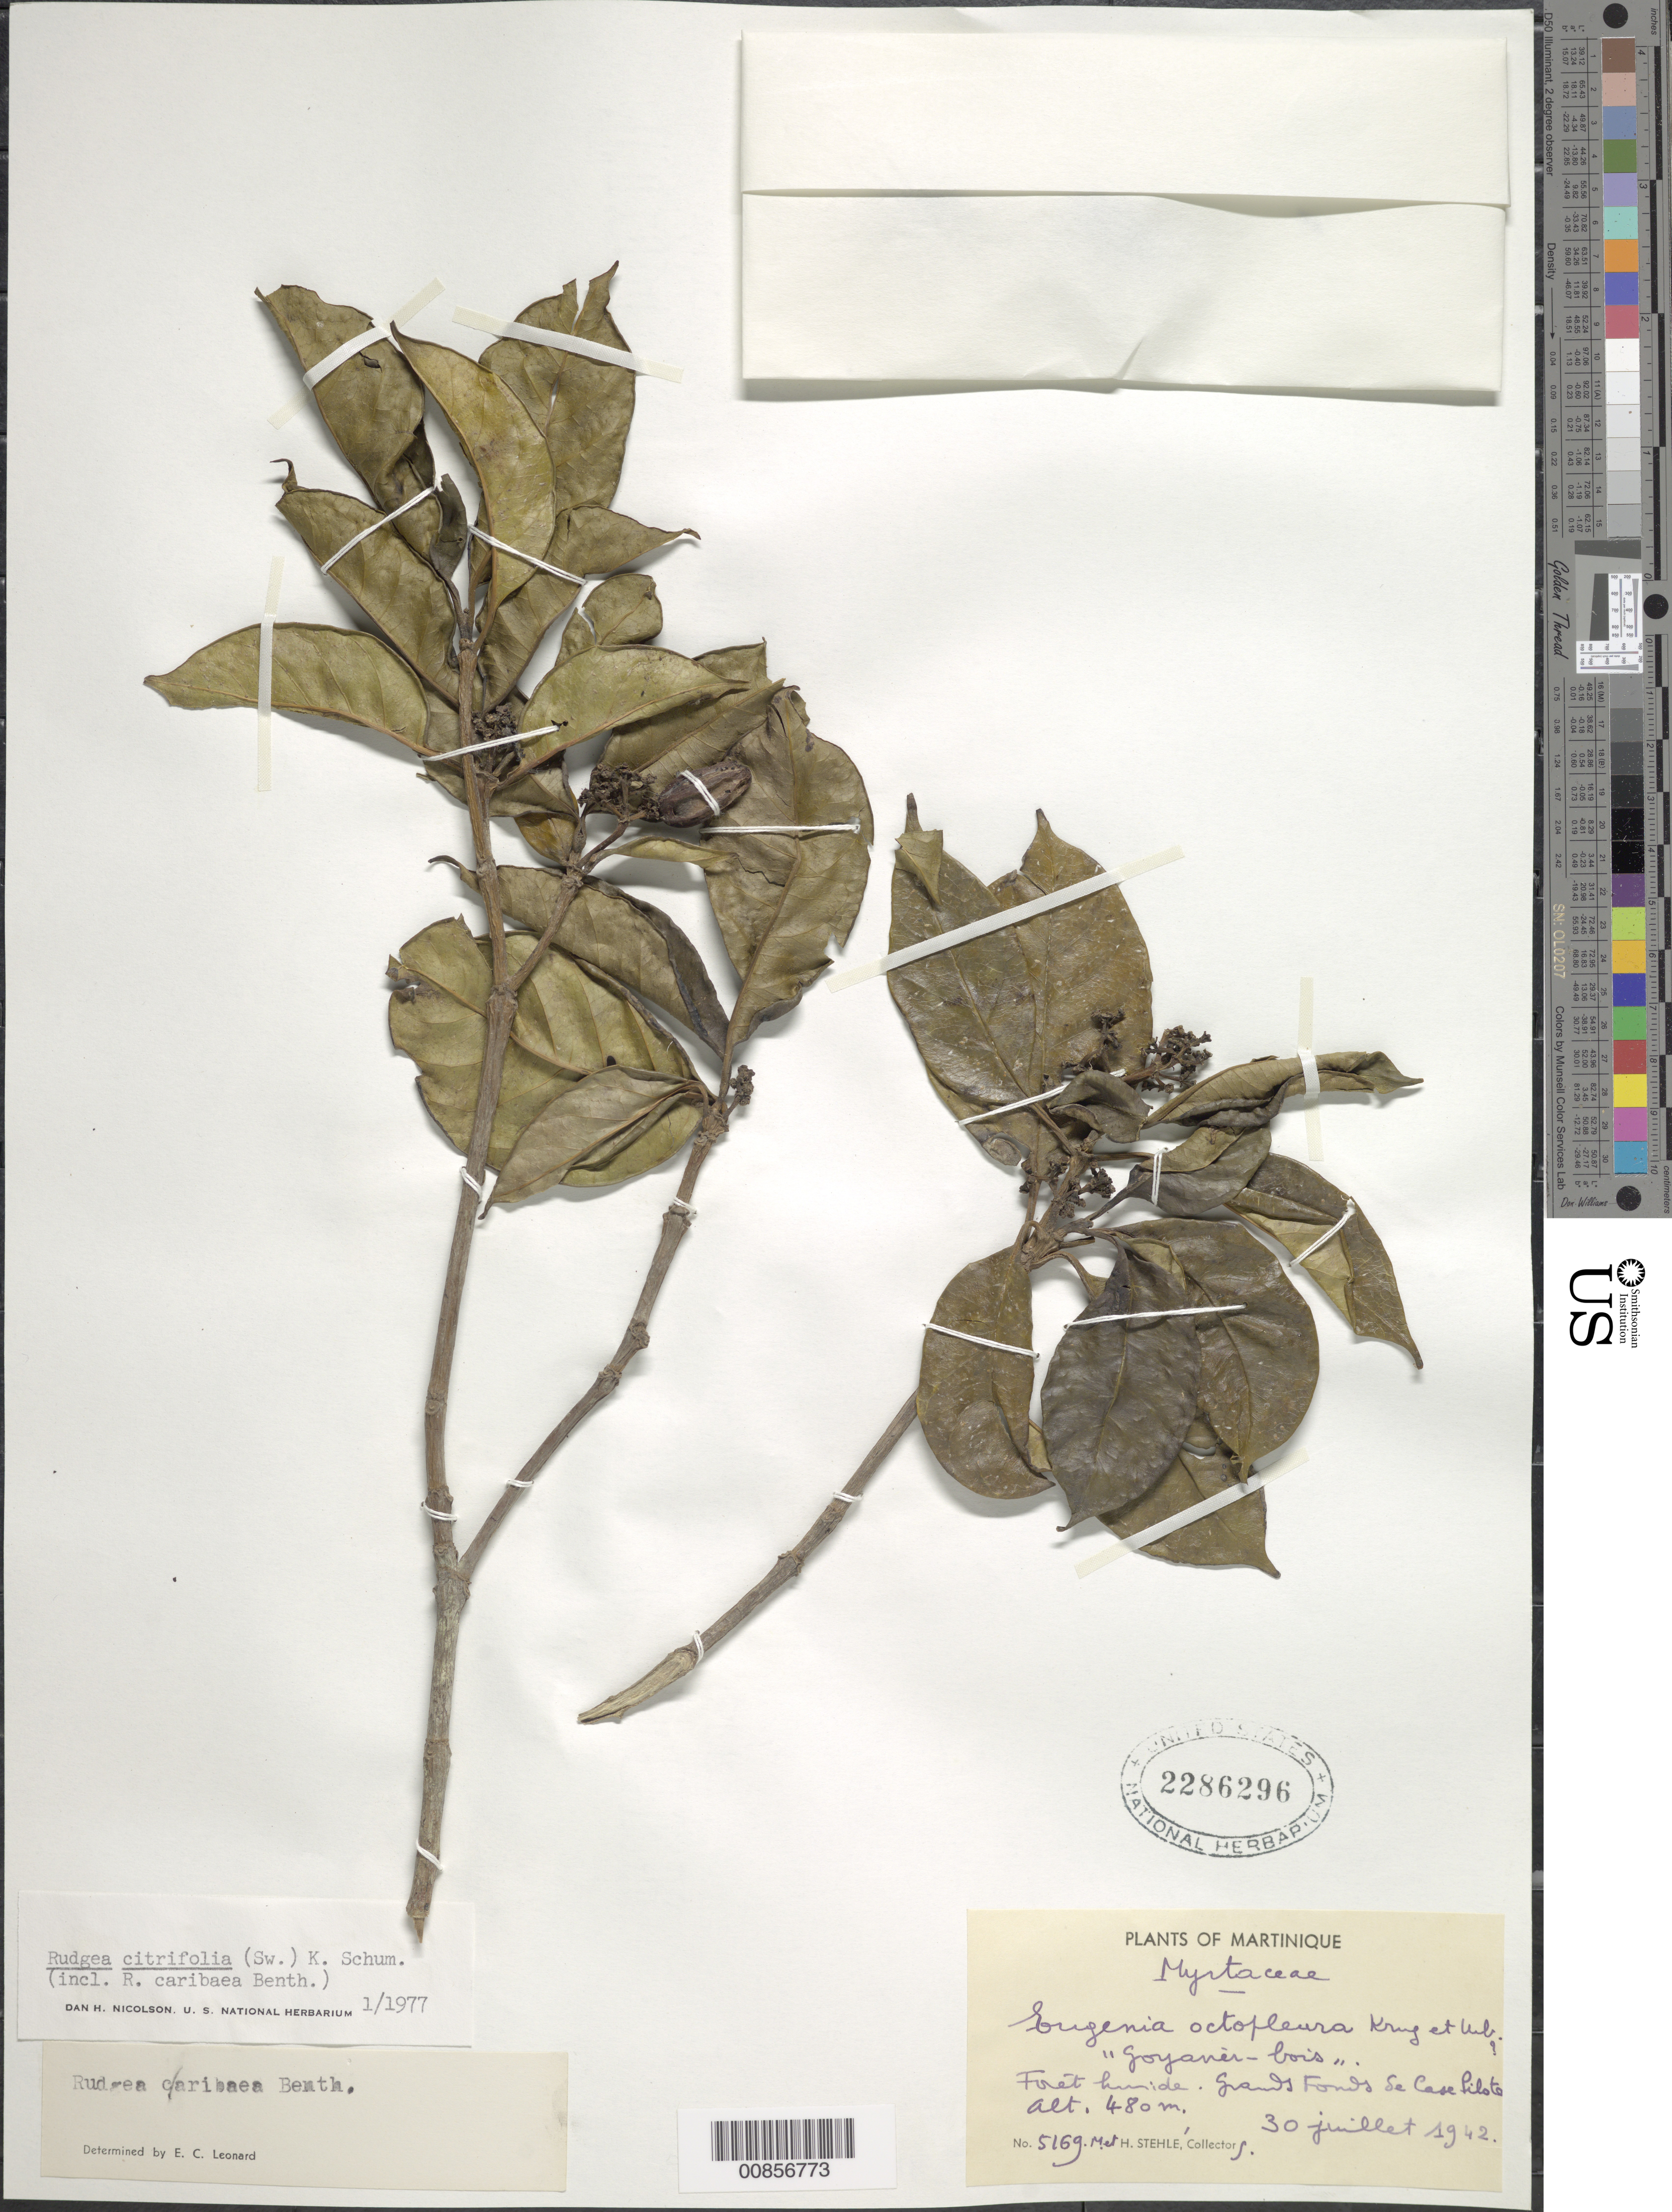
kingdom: Plantae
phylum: Tracheophyta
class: Magnoliopsida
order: Gentianales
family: Rubiaceae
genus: Rudgea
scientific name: Rudgea citrifolia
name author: (Sw.) K. Schum.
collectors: M. Stehlé & H. Stehlé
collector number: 5169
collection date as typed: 30 Jul 1942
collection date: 1942-07-30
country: Martinique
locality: Grands Fonds de Case Pilote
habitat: Rainforest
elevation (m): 480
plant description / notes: Common name: Goyanér-bois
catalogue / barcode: US 2286296